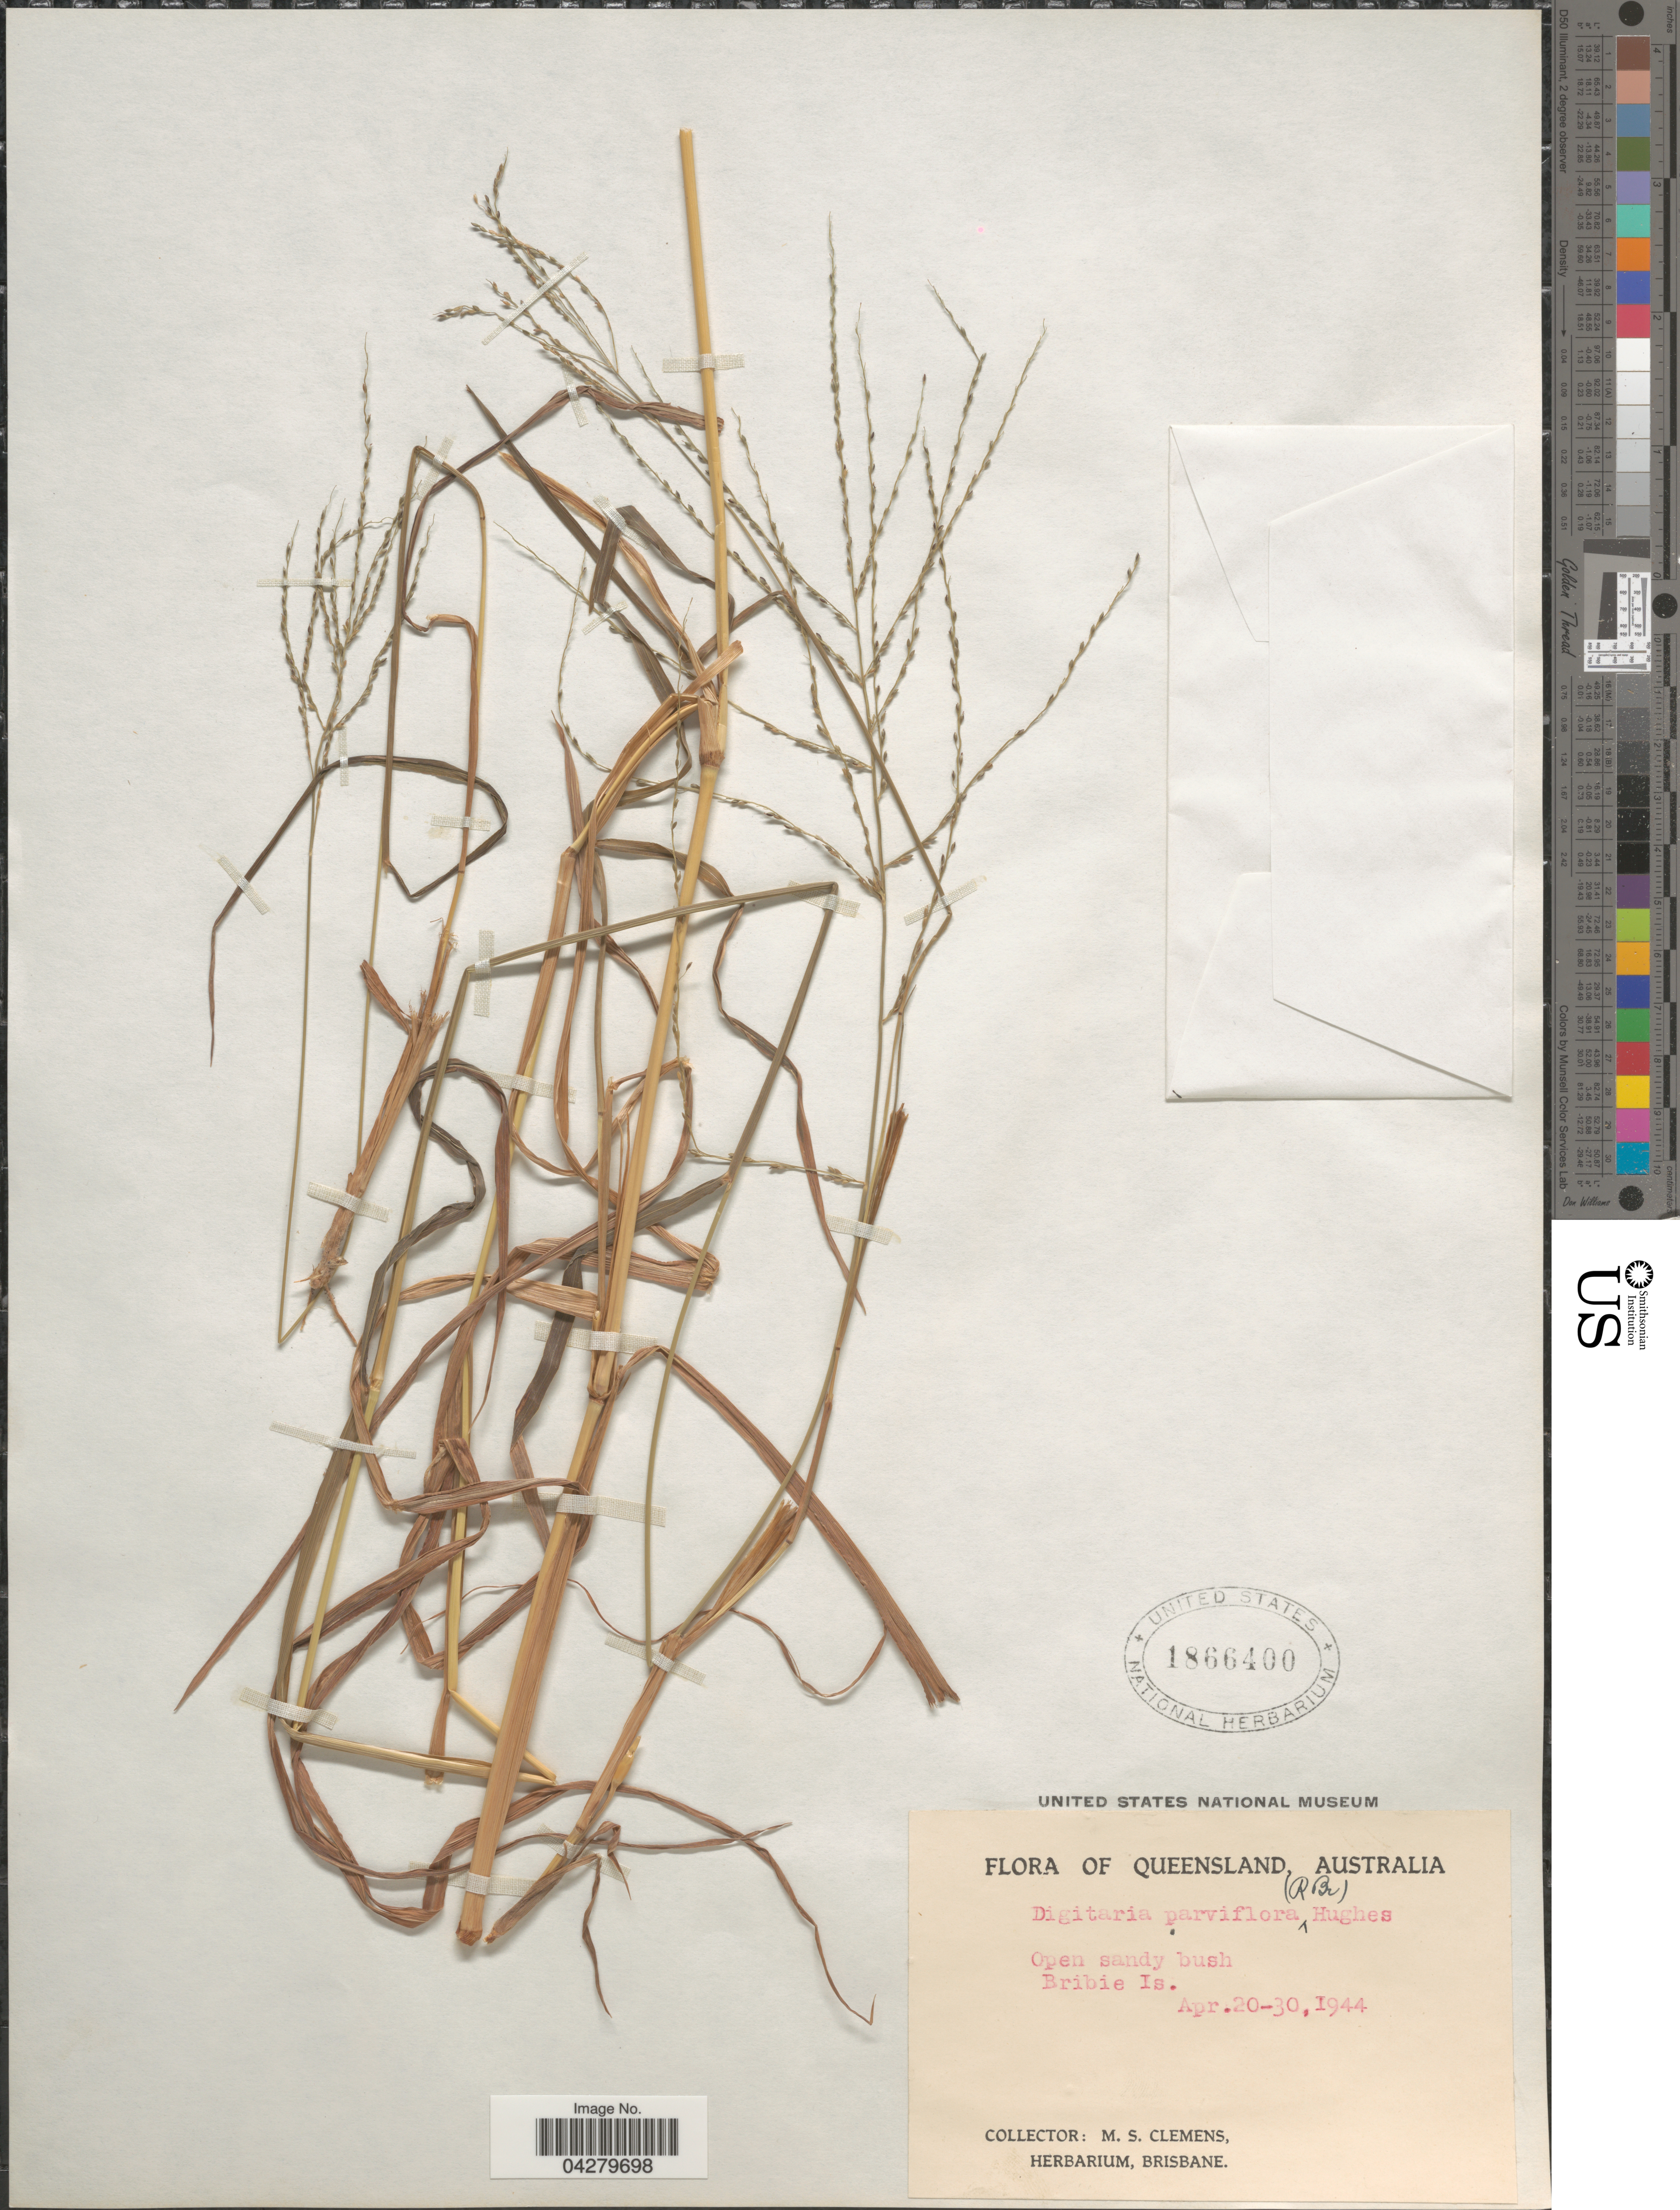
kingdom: Plantae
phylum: Tracheophyta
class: Liliopsida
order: Poales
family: Poaceae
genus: Digitaria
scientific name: Digitaria parviflora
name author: (R. Br.) Hughes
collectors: M. S. Clemens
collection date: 1944-04-20/1944-04-30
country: Australia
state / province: Queensland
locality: Bribie Is.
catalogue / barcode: US 1866400